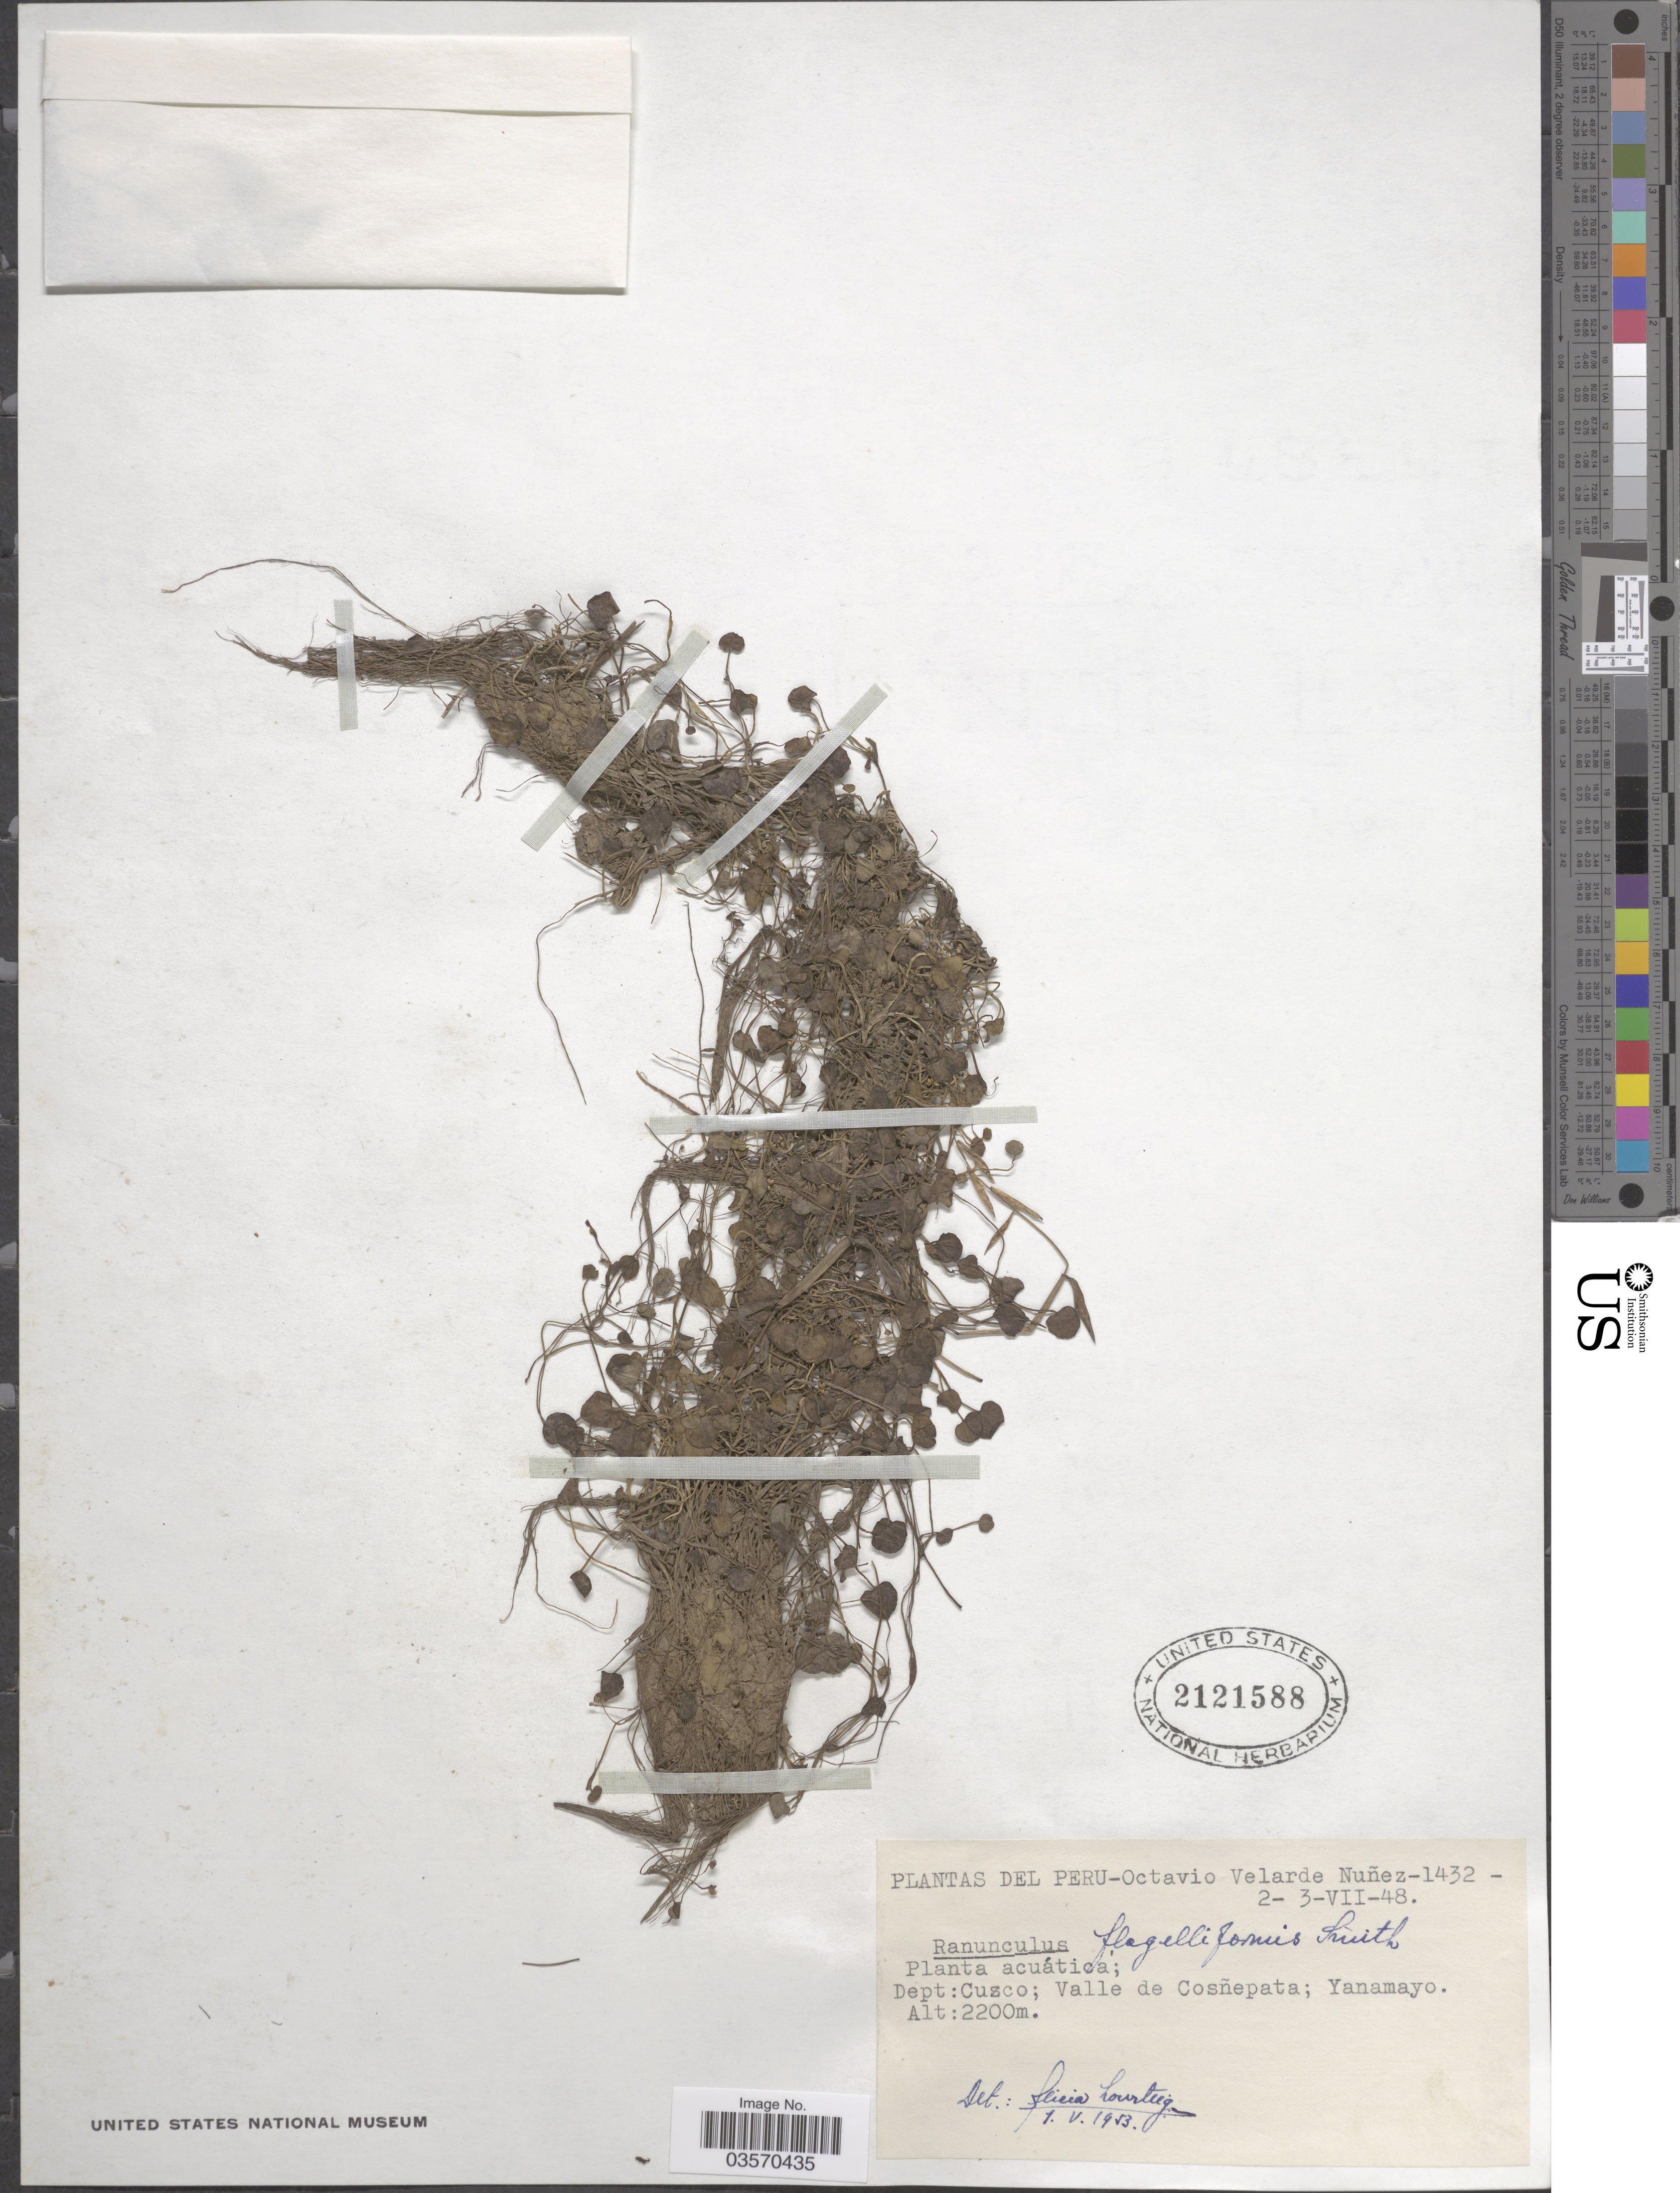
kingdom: Plantae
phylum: Tracheophyta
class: Magnoliopsida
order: Ranunculales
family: Ranunculaceae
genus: Ranunculus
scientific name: Ranunculus flagelliformis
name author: Sm.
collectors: O. Velarde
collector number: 1432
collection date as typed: Transcribed d/m/y: 2/7/48 to 3/7/48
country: Peru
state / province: Cusco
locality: Dept: Cuzco; Valle de Cosñepata; Yanamayo.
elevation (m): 2200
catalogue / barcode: US 2121588